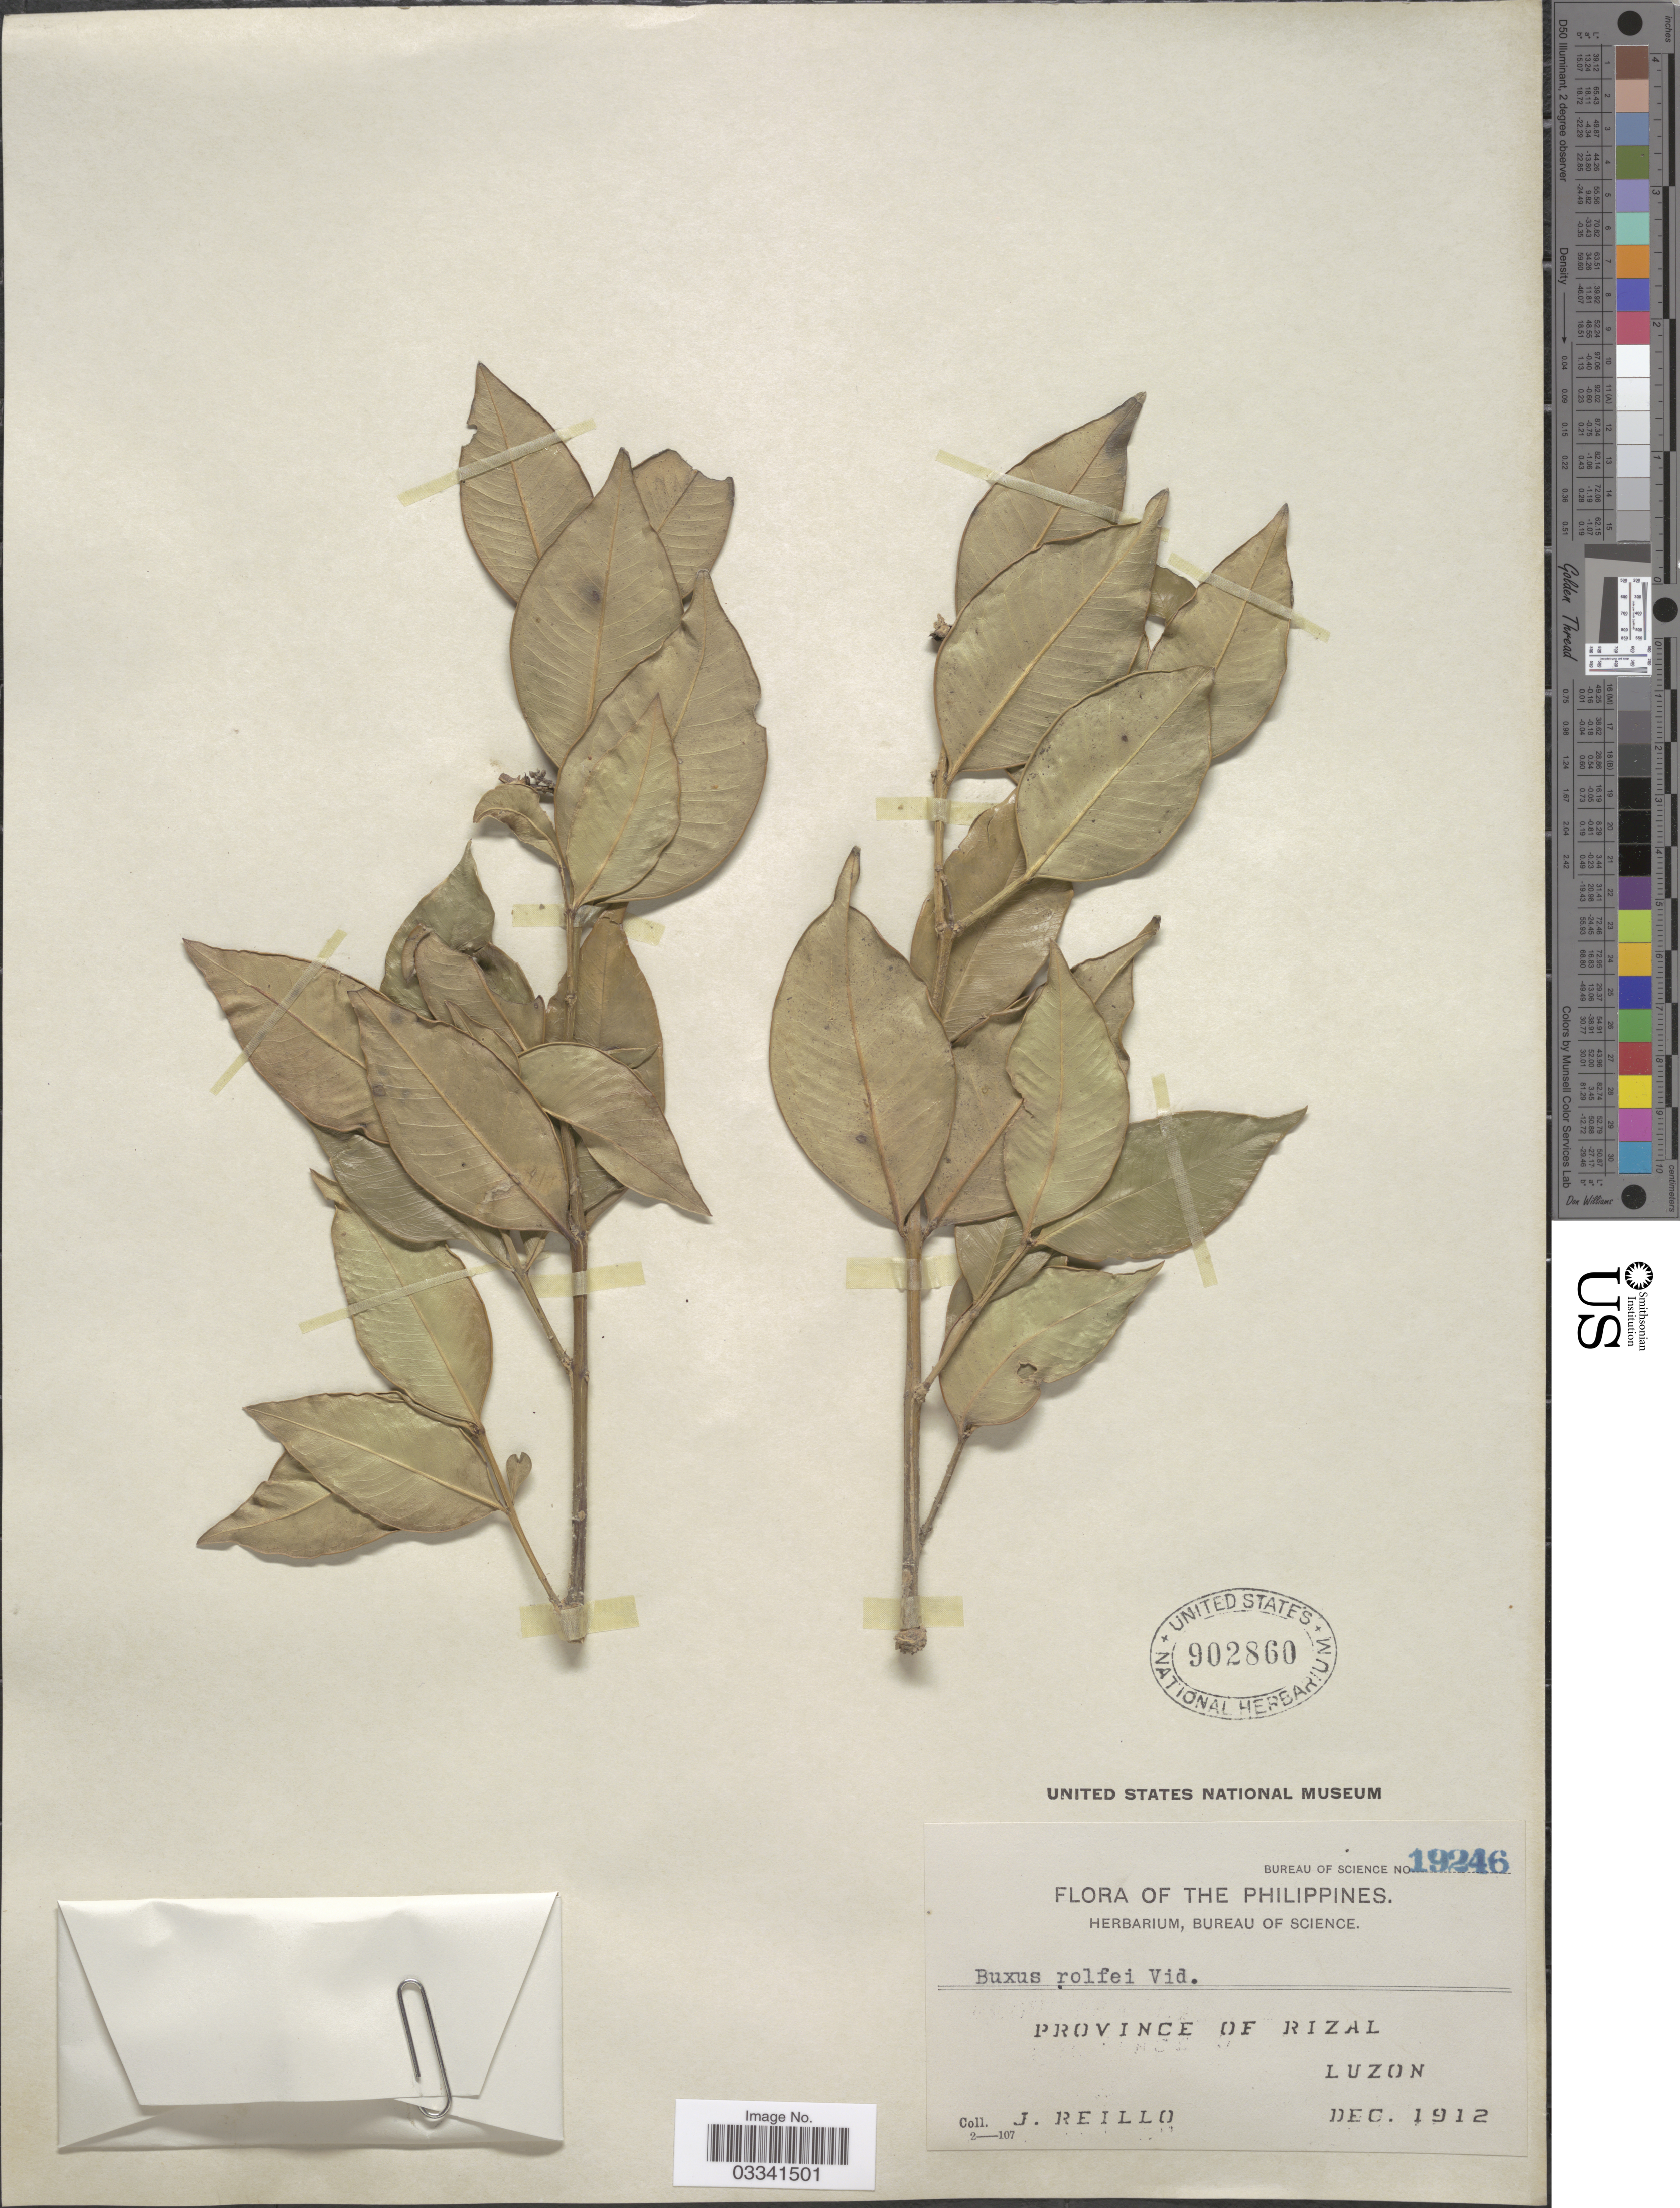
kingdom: Plantae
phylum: Tracheophyta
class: Magnoliopsida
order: Buxales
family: Buxaceae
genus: Buxus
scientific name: Buxus rolfei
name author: S. Vidal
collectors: J. Reillo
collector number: Bureau of Science 19246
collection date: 1912-12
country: Philippines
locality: Province of Rizal, Luzon.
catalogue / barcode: US 902860